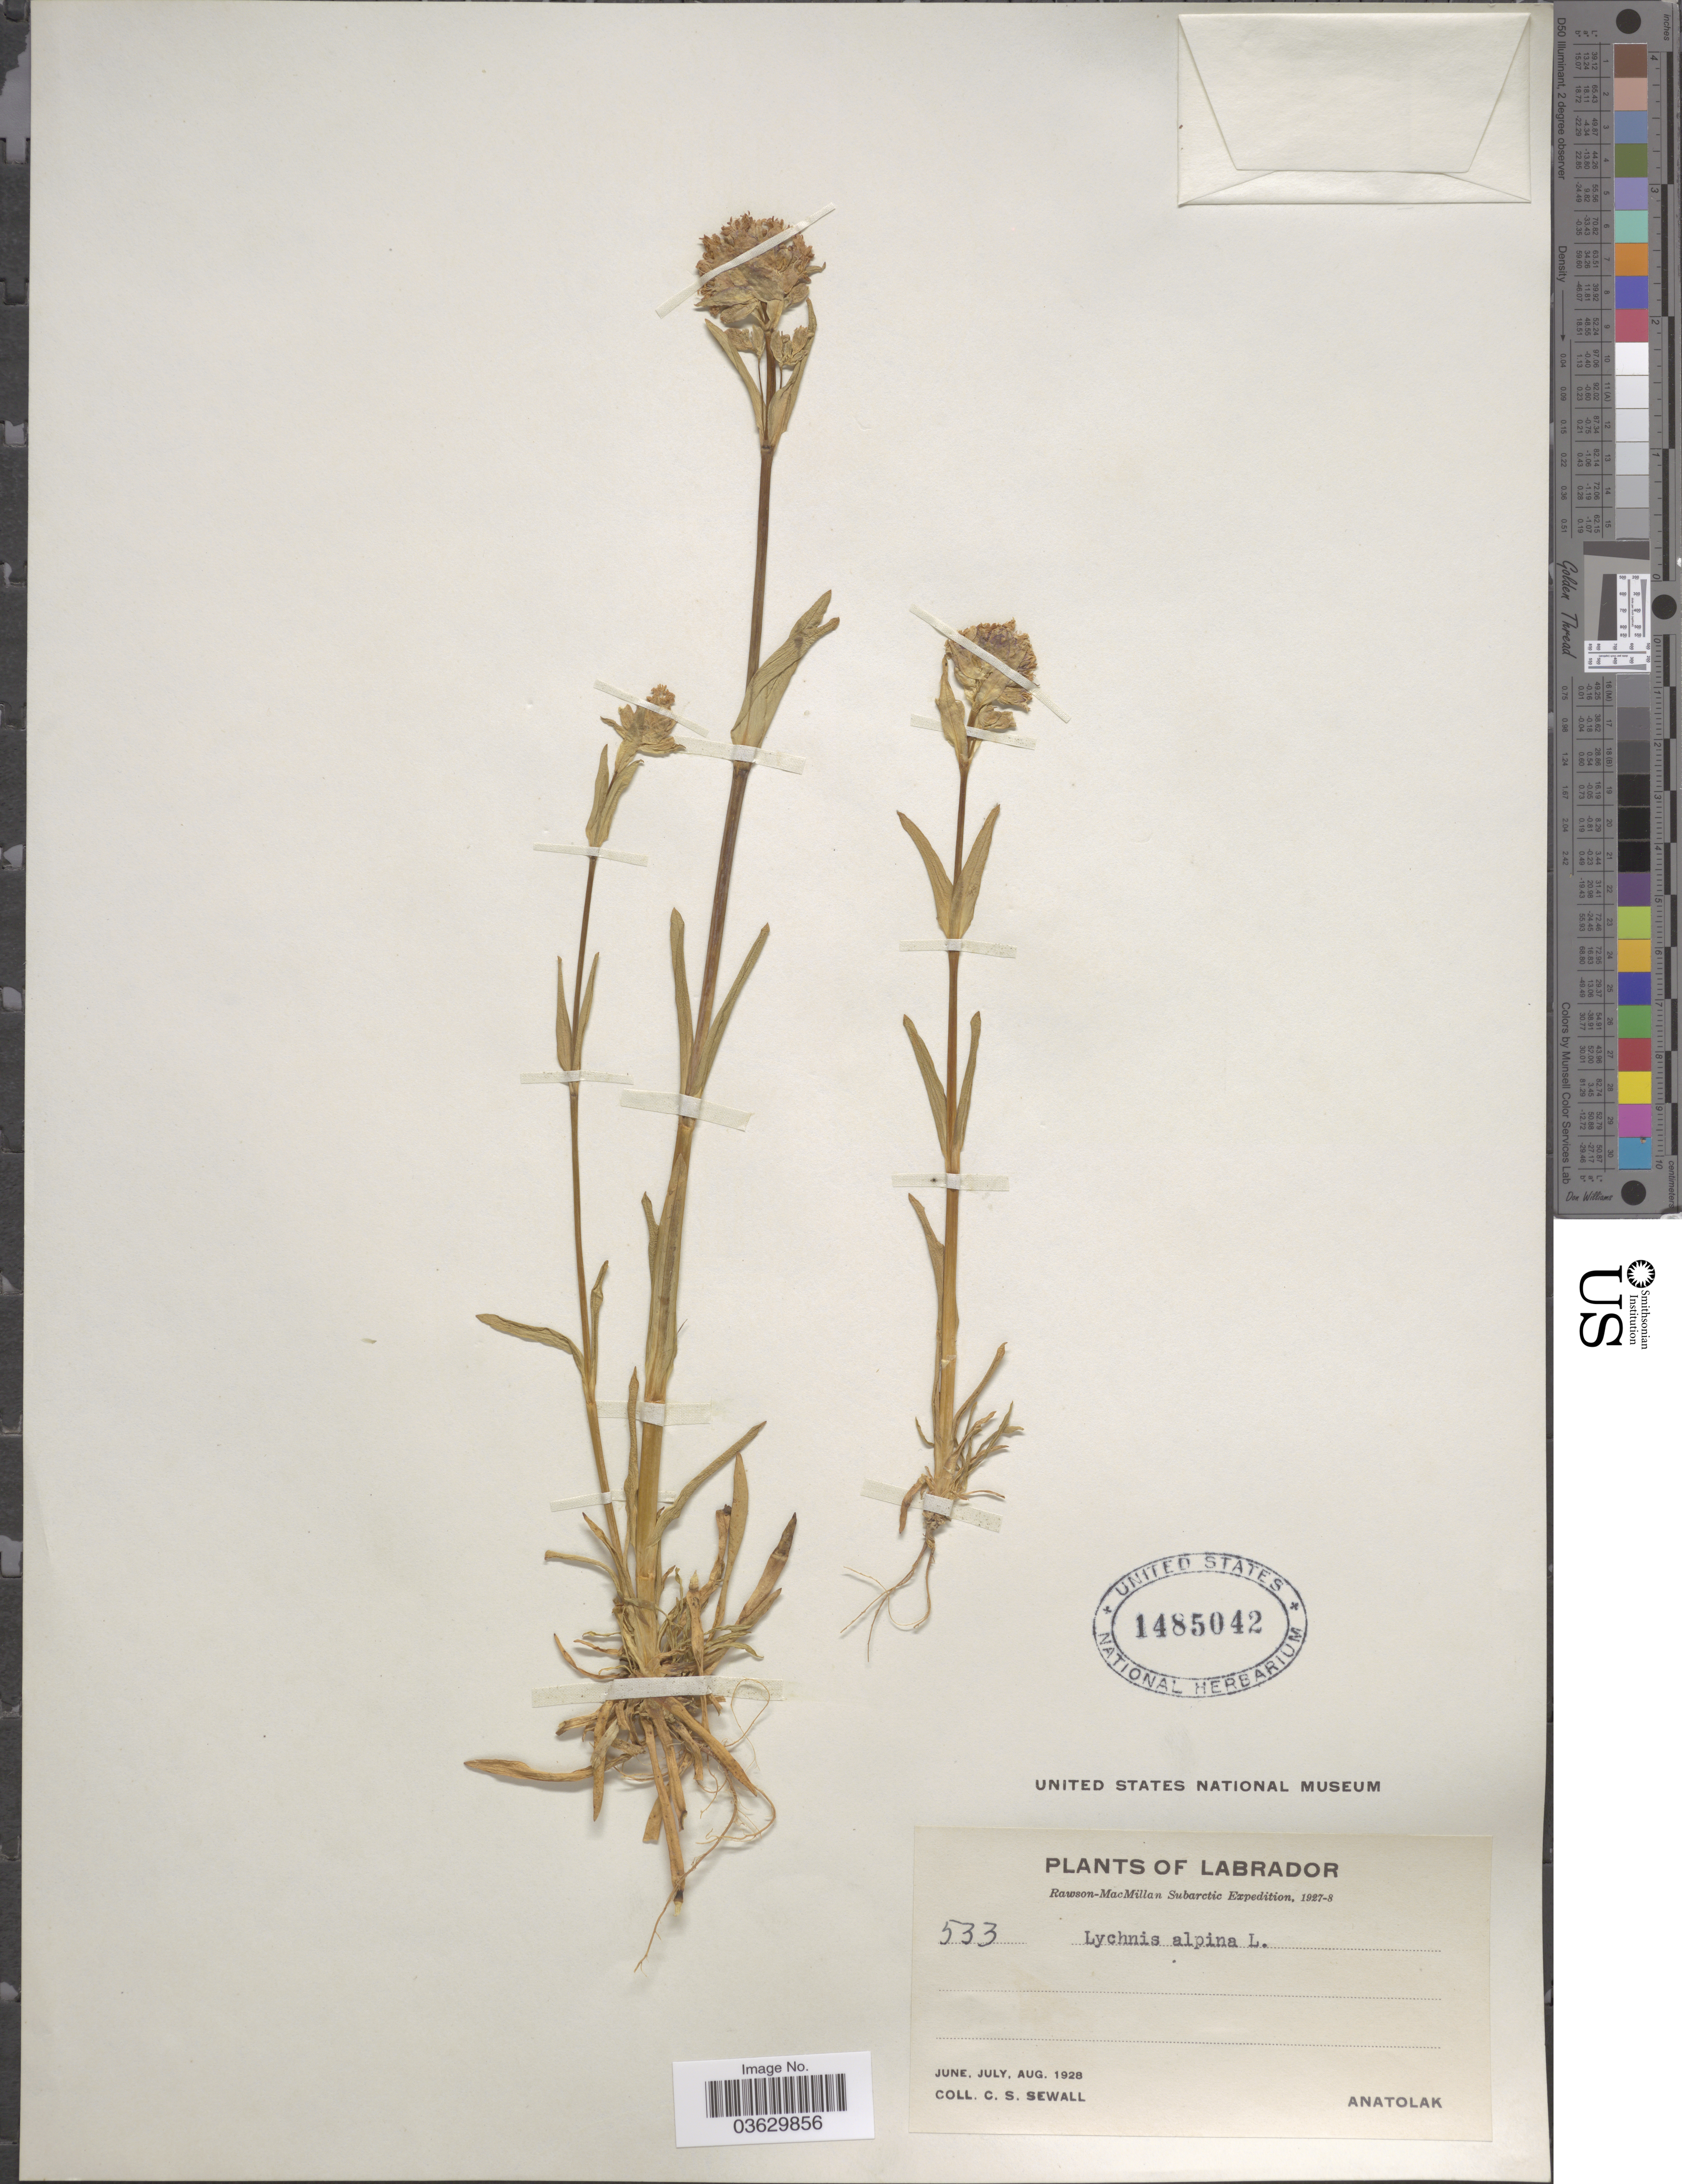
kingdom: Plantae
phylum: Tracheophyta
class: Magnoliopsida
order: Caryophyllales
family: Caryophyllaceae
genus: Viscaria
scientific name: Viscaria alpina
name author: (L.) G. Don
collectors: C. Sewall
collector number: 533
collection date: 1928-06/1928-08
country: Canada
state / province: Newfoundland and Labrador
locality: Labrador. Anatolak.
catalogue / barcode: US 1485042